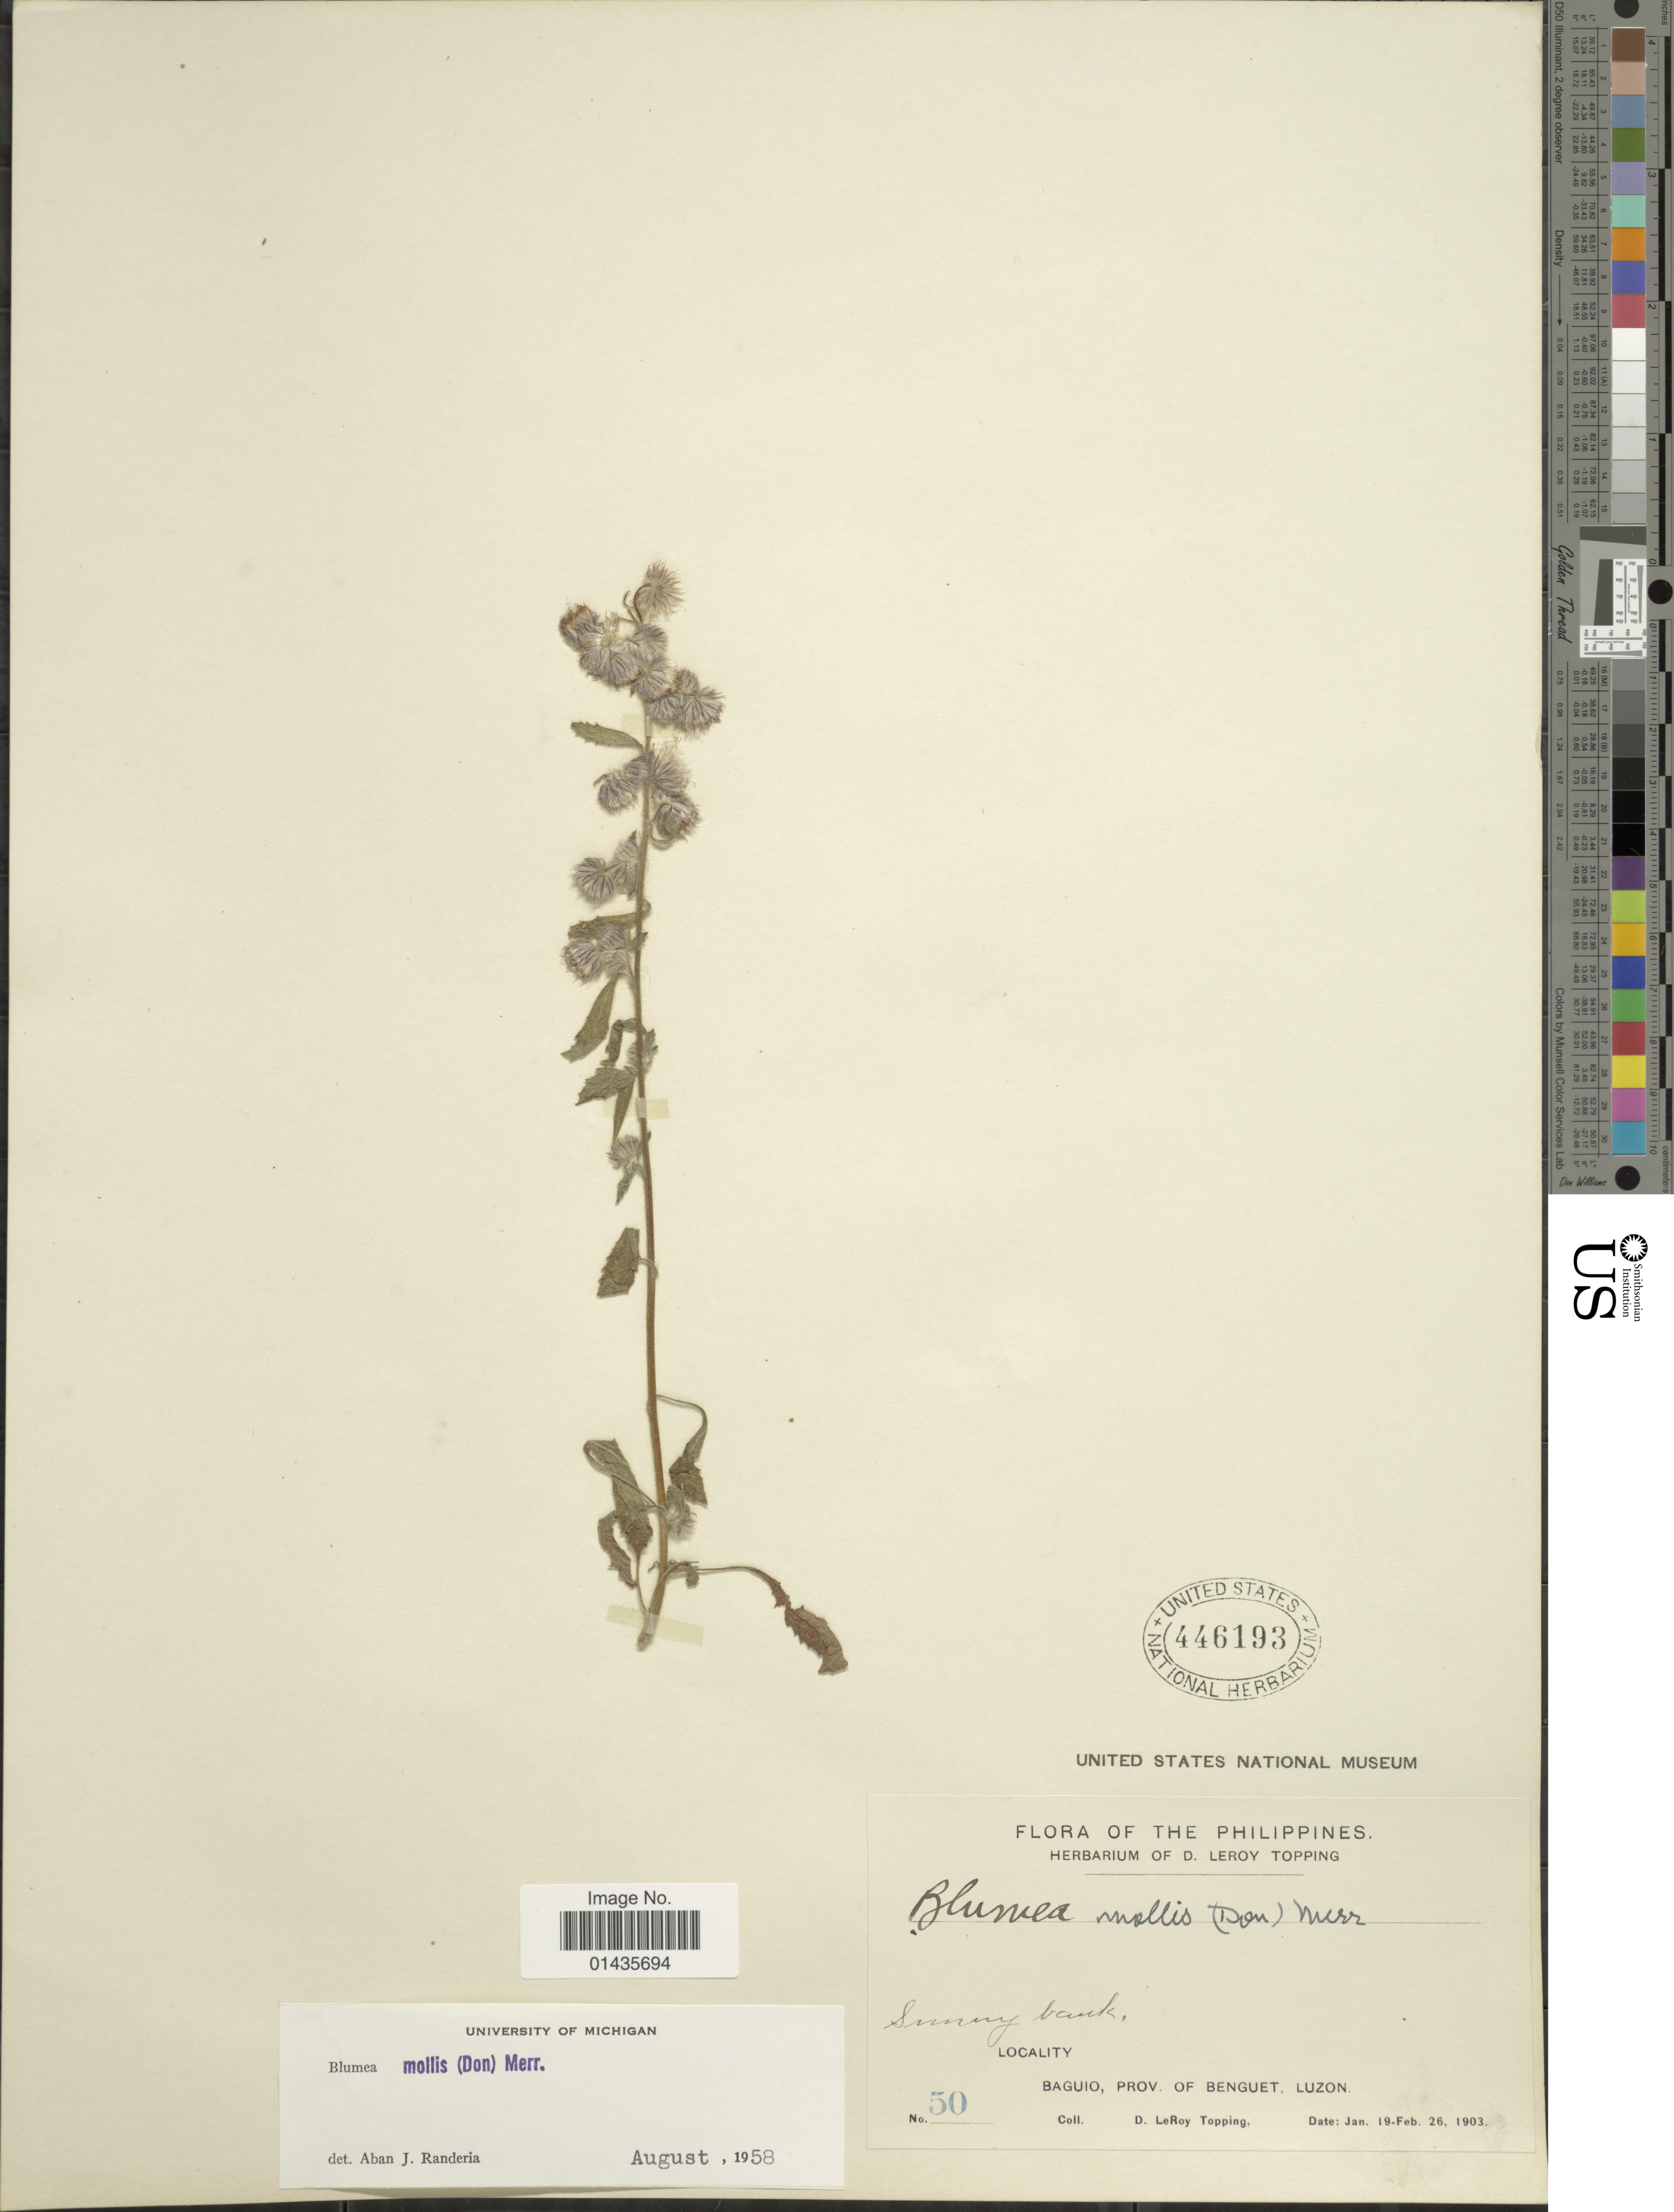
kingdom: Plantae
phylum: Tracheophyta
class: Magnoliopsida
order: Asterales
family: Asteraceae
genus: Blumea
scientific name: Blumea mollis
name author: (D. Don) Merr.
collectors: D. L. Topping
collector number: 50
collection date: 1903-01-19/1903-02-26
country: Philippines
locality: Baguio, Prov. of Benguet, Luzon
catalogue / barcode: US 446193